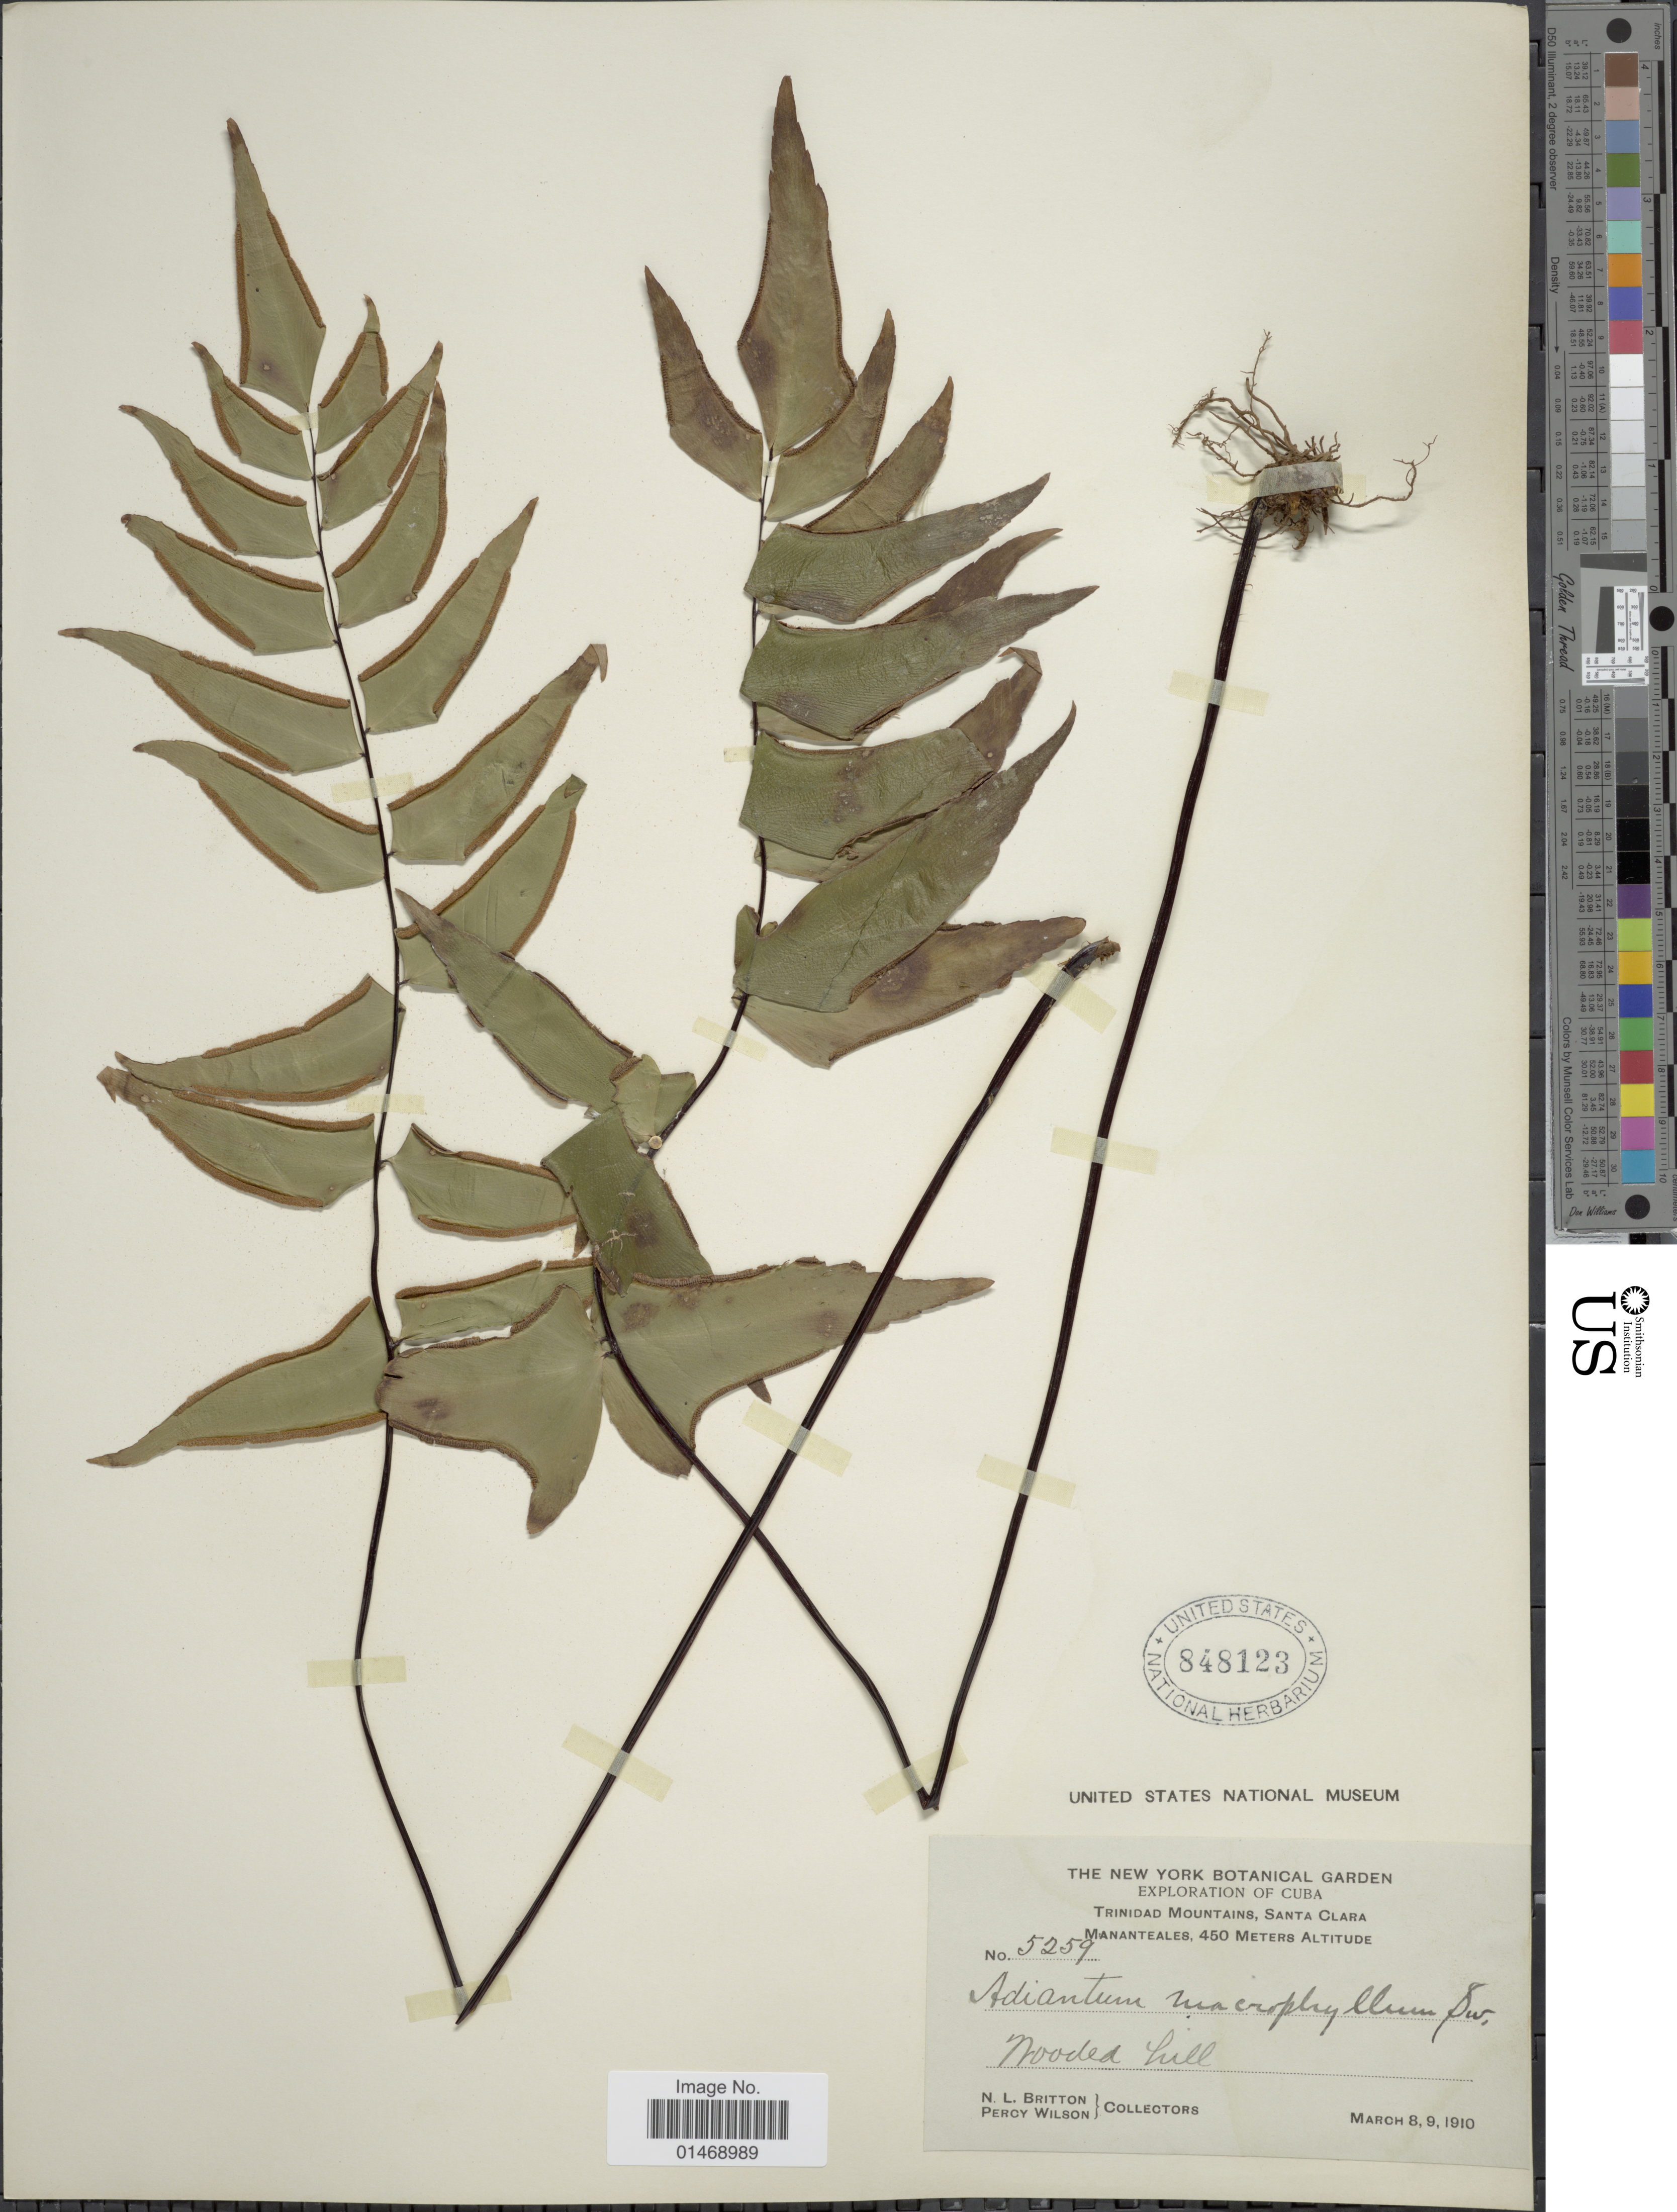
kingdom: Plantae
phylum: Tracheophyta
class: Polypodiopsida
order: Polypodiales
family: Pteridaceae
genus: Adiantum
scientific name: Adiantum macrophyllum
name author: Sw.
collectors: N. Britton & P. Wilson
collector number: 5259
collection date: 1910-03-08/1910-03-09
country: Cuba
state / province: Las Villas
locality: Trinidad Mountains, Santa Clara Mananteales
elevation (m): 450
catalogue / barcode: US 848123